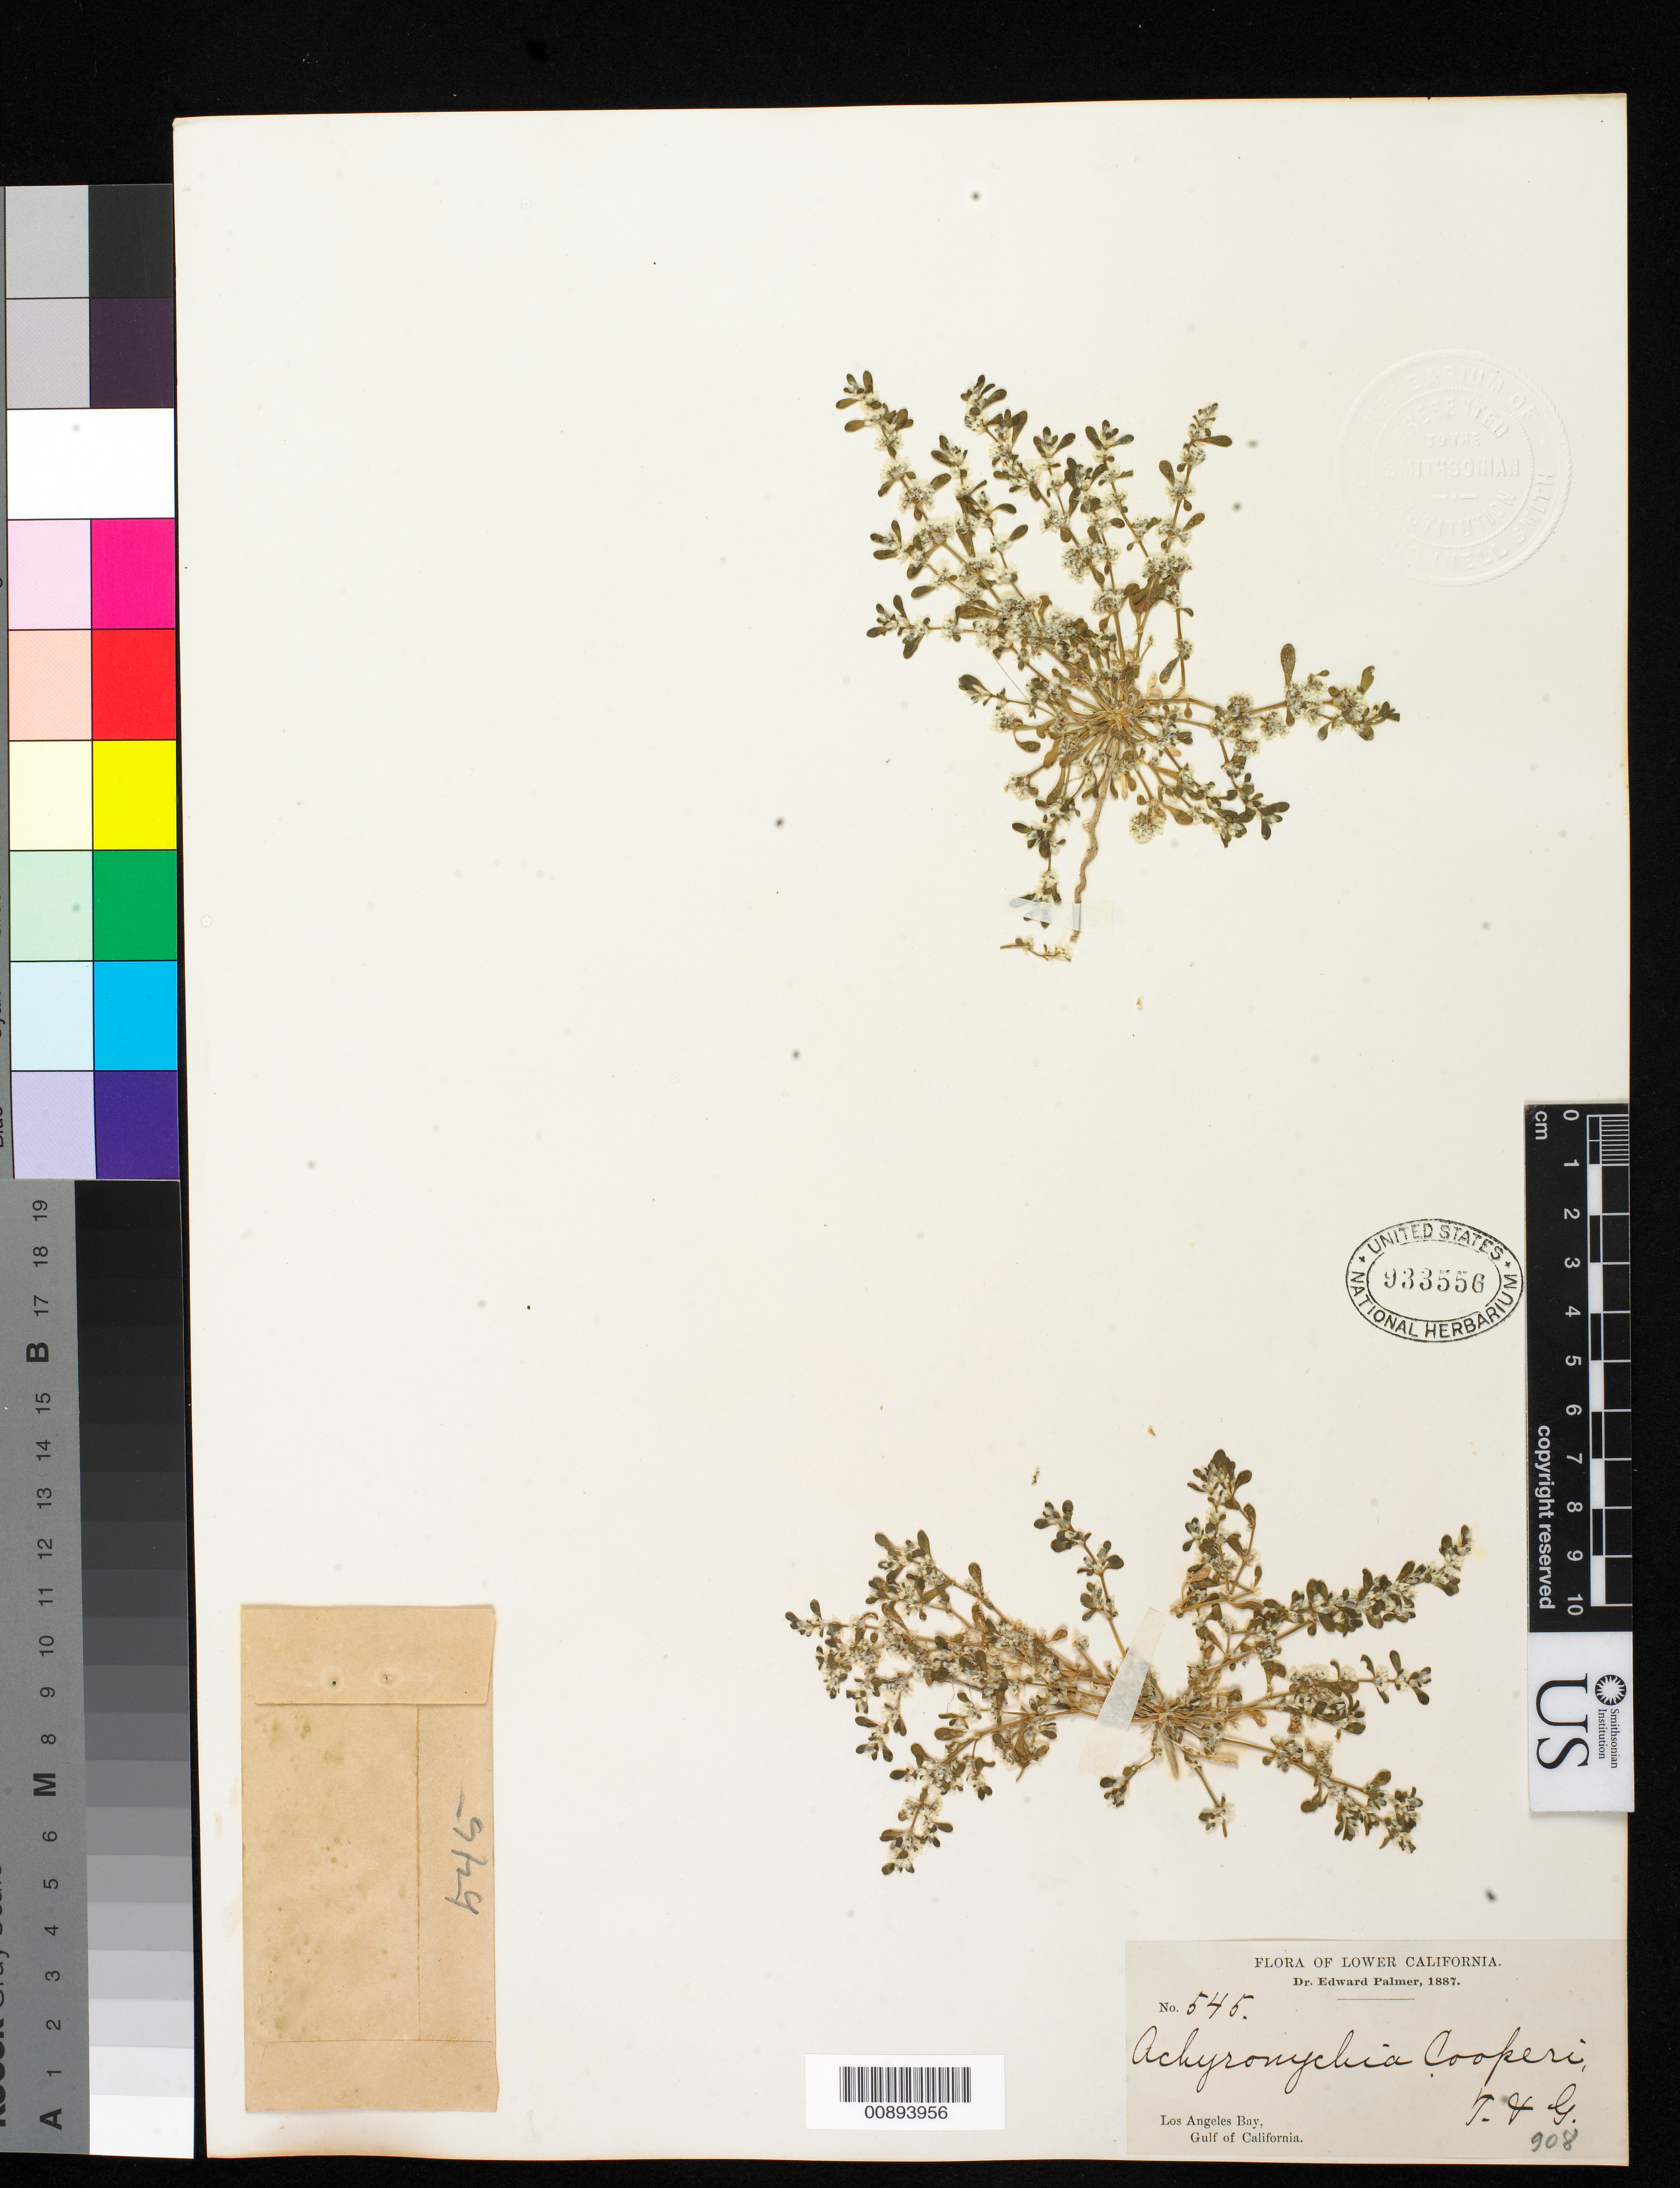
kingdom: Plantae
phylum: Tracheophyta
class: Magnoliopsida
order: Caryophyllales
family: Caryophyllaceae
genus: Achyronychia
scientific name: Achyronychia cooperi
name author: A. Gray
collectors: E. Palmer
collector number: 545.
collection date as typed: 1887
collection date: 1887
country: Mexico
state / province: Baja California Norte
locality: Los Angeles Bay. Baja California. Gulf of California.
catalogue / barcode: US 933556